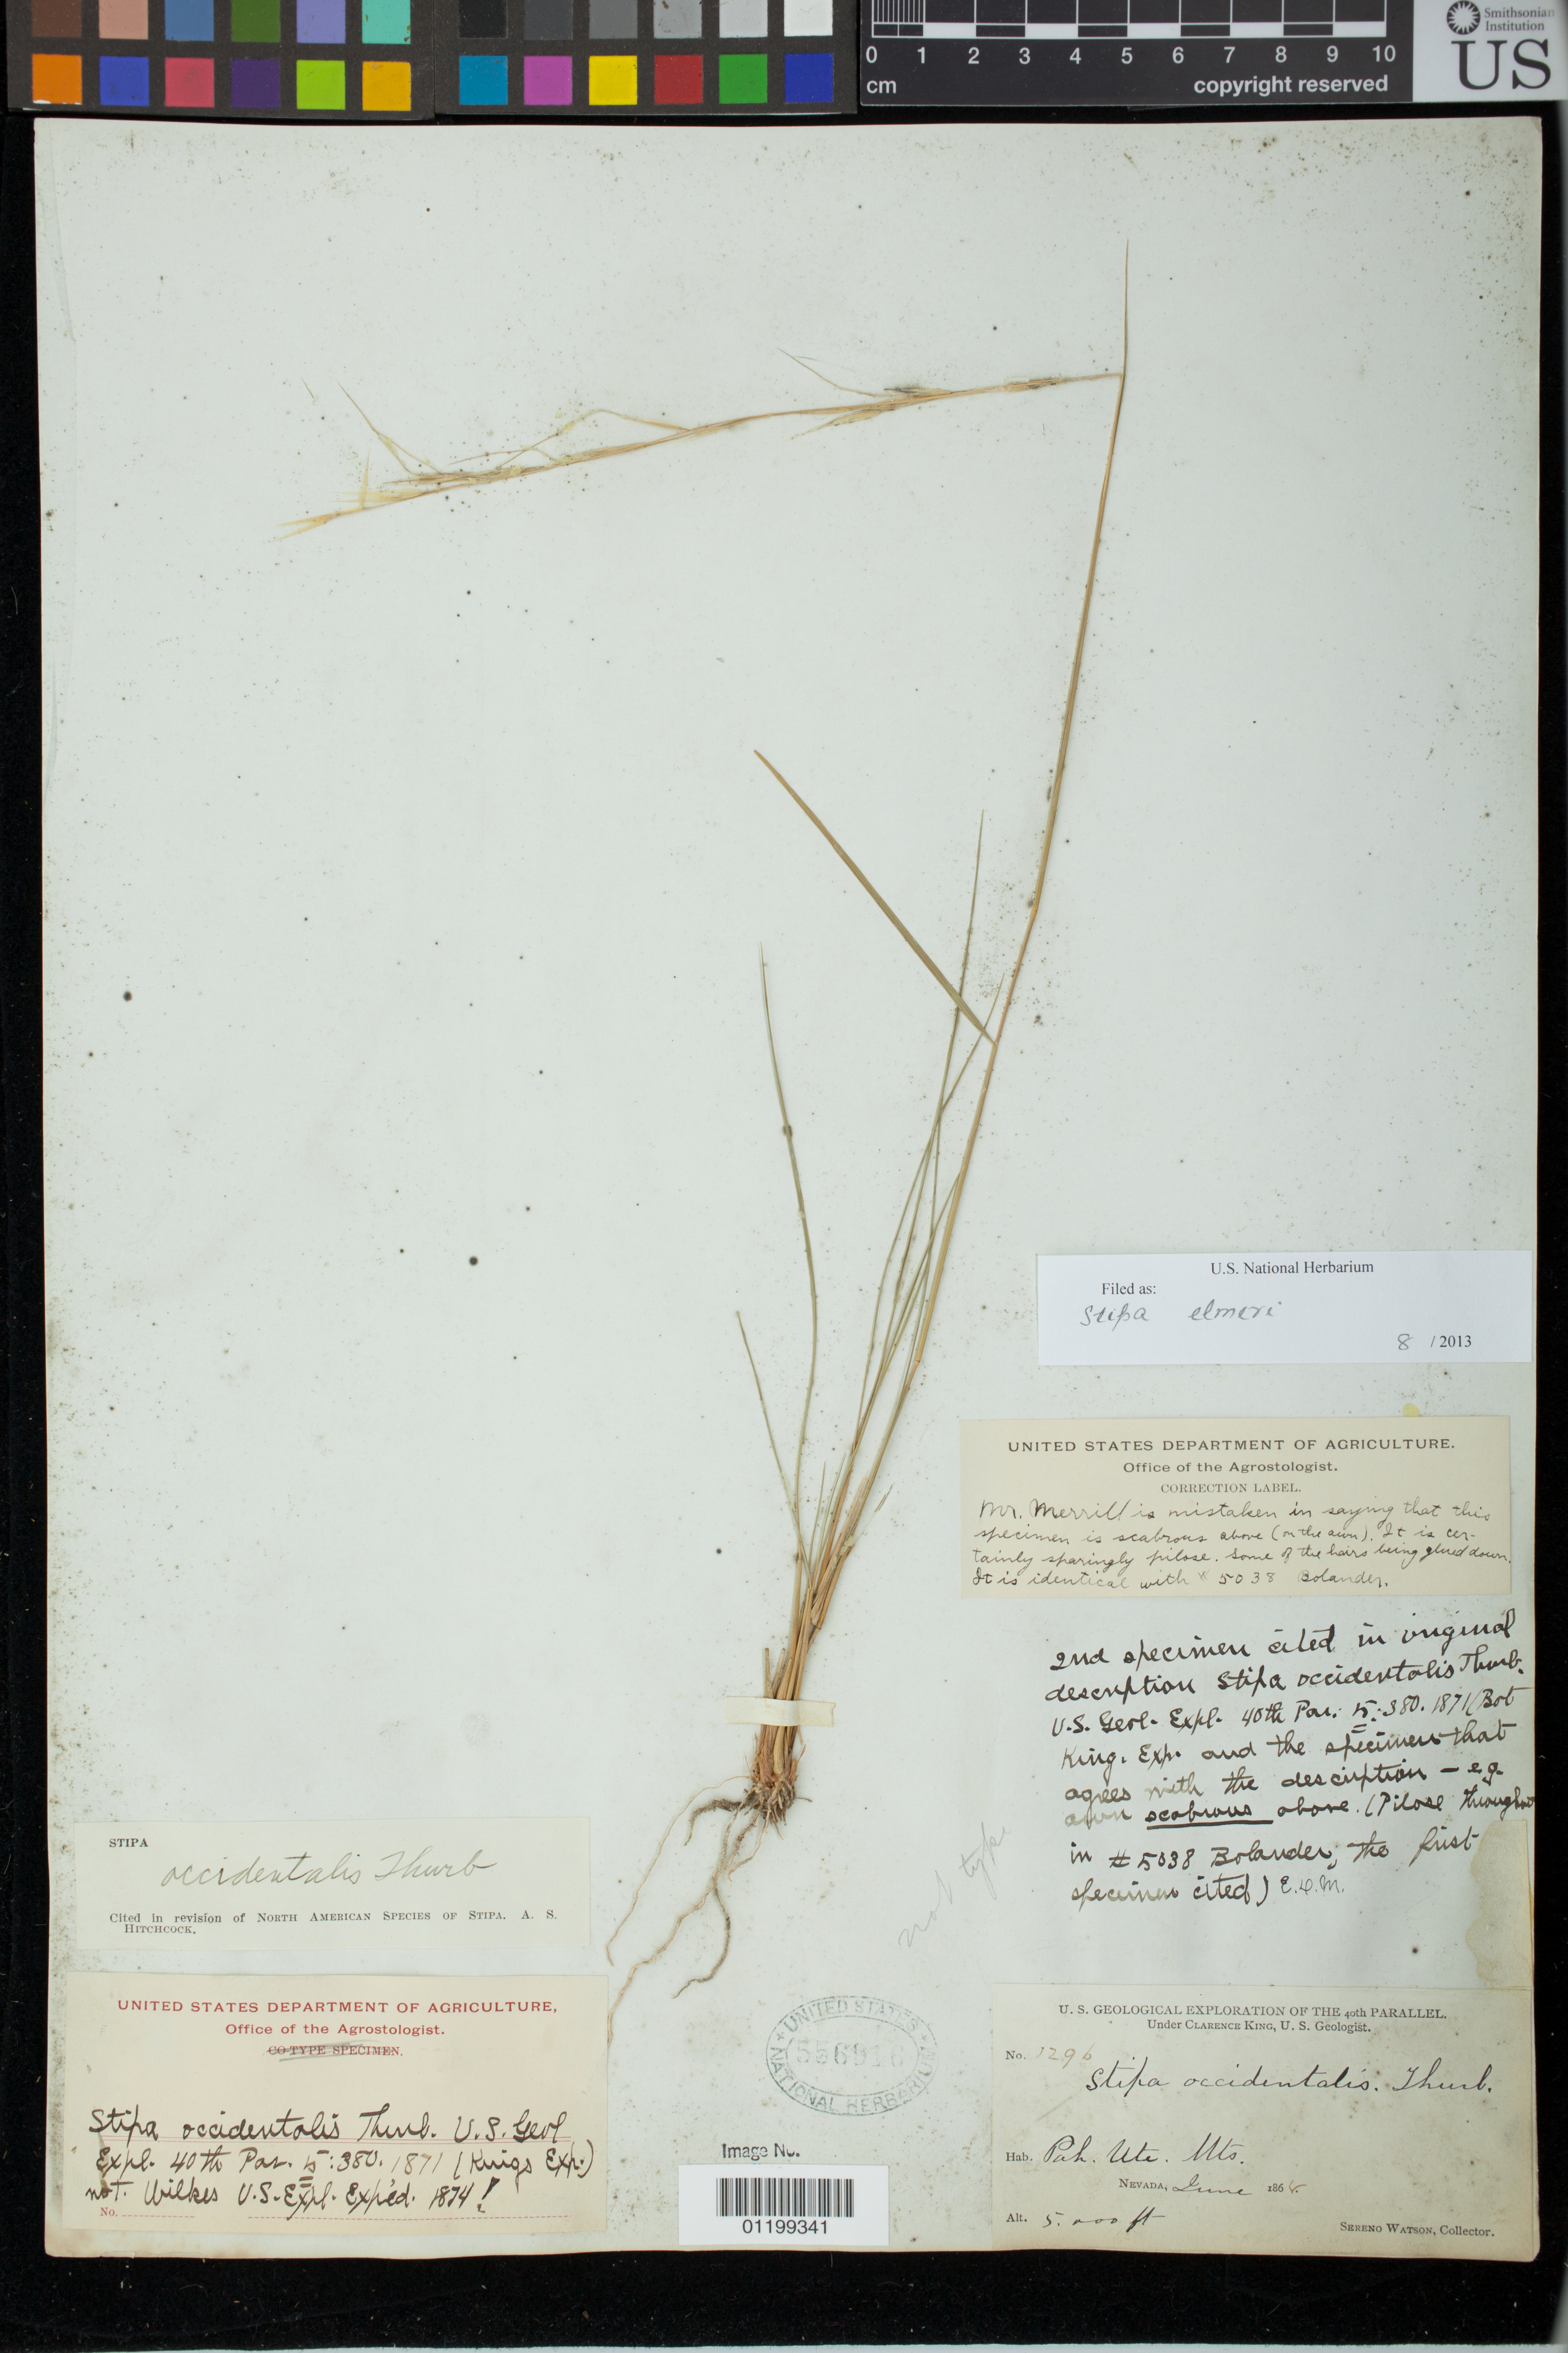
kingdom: Plantae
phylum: Tracheophyta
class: Liliopsida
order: Poales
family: Poaceae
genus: Stipa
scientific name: Stipa occidentalis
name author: Thurb. ex S. Watson in C. King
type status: Lectotype; Syntype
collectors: S. Watson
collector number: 1296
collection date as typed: Jun 1868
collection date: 1868-06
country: United States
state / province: Nevada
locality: Pah-Ute Mts.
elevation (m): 1524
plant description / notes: Stipa occidentalis Thurb. ex S. Watson is based on two syntypes, Bolander 5038 and Watson 1296. Merrill & Burtt Davy (1902) explicitly designated Watson 1296 as the type of the species when they based their new taxon Stipa occidentalis var. sparsiflora on the other syntype, Bolander 5038. Hitchcock (1925) discussed and rejected this type designation, designating Bolander 5038 as the type of the species (which would make var. sparsiflora the typical variety, and thus a superfluous name for var. occidentalis).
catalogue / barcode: US 556916